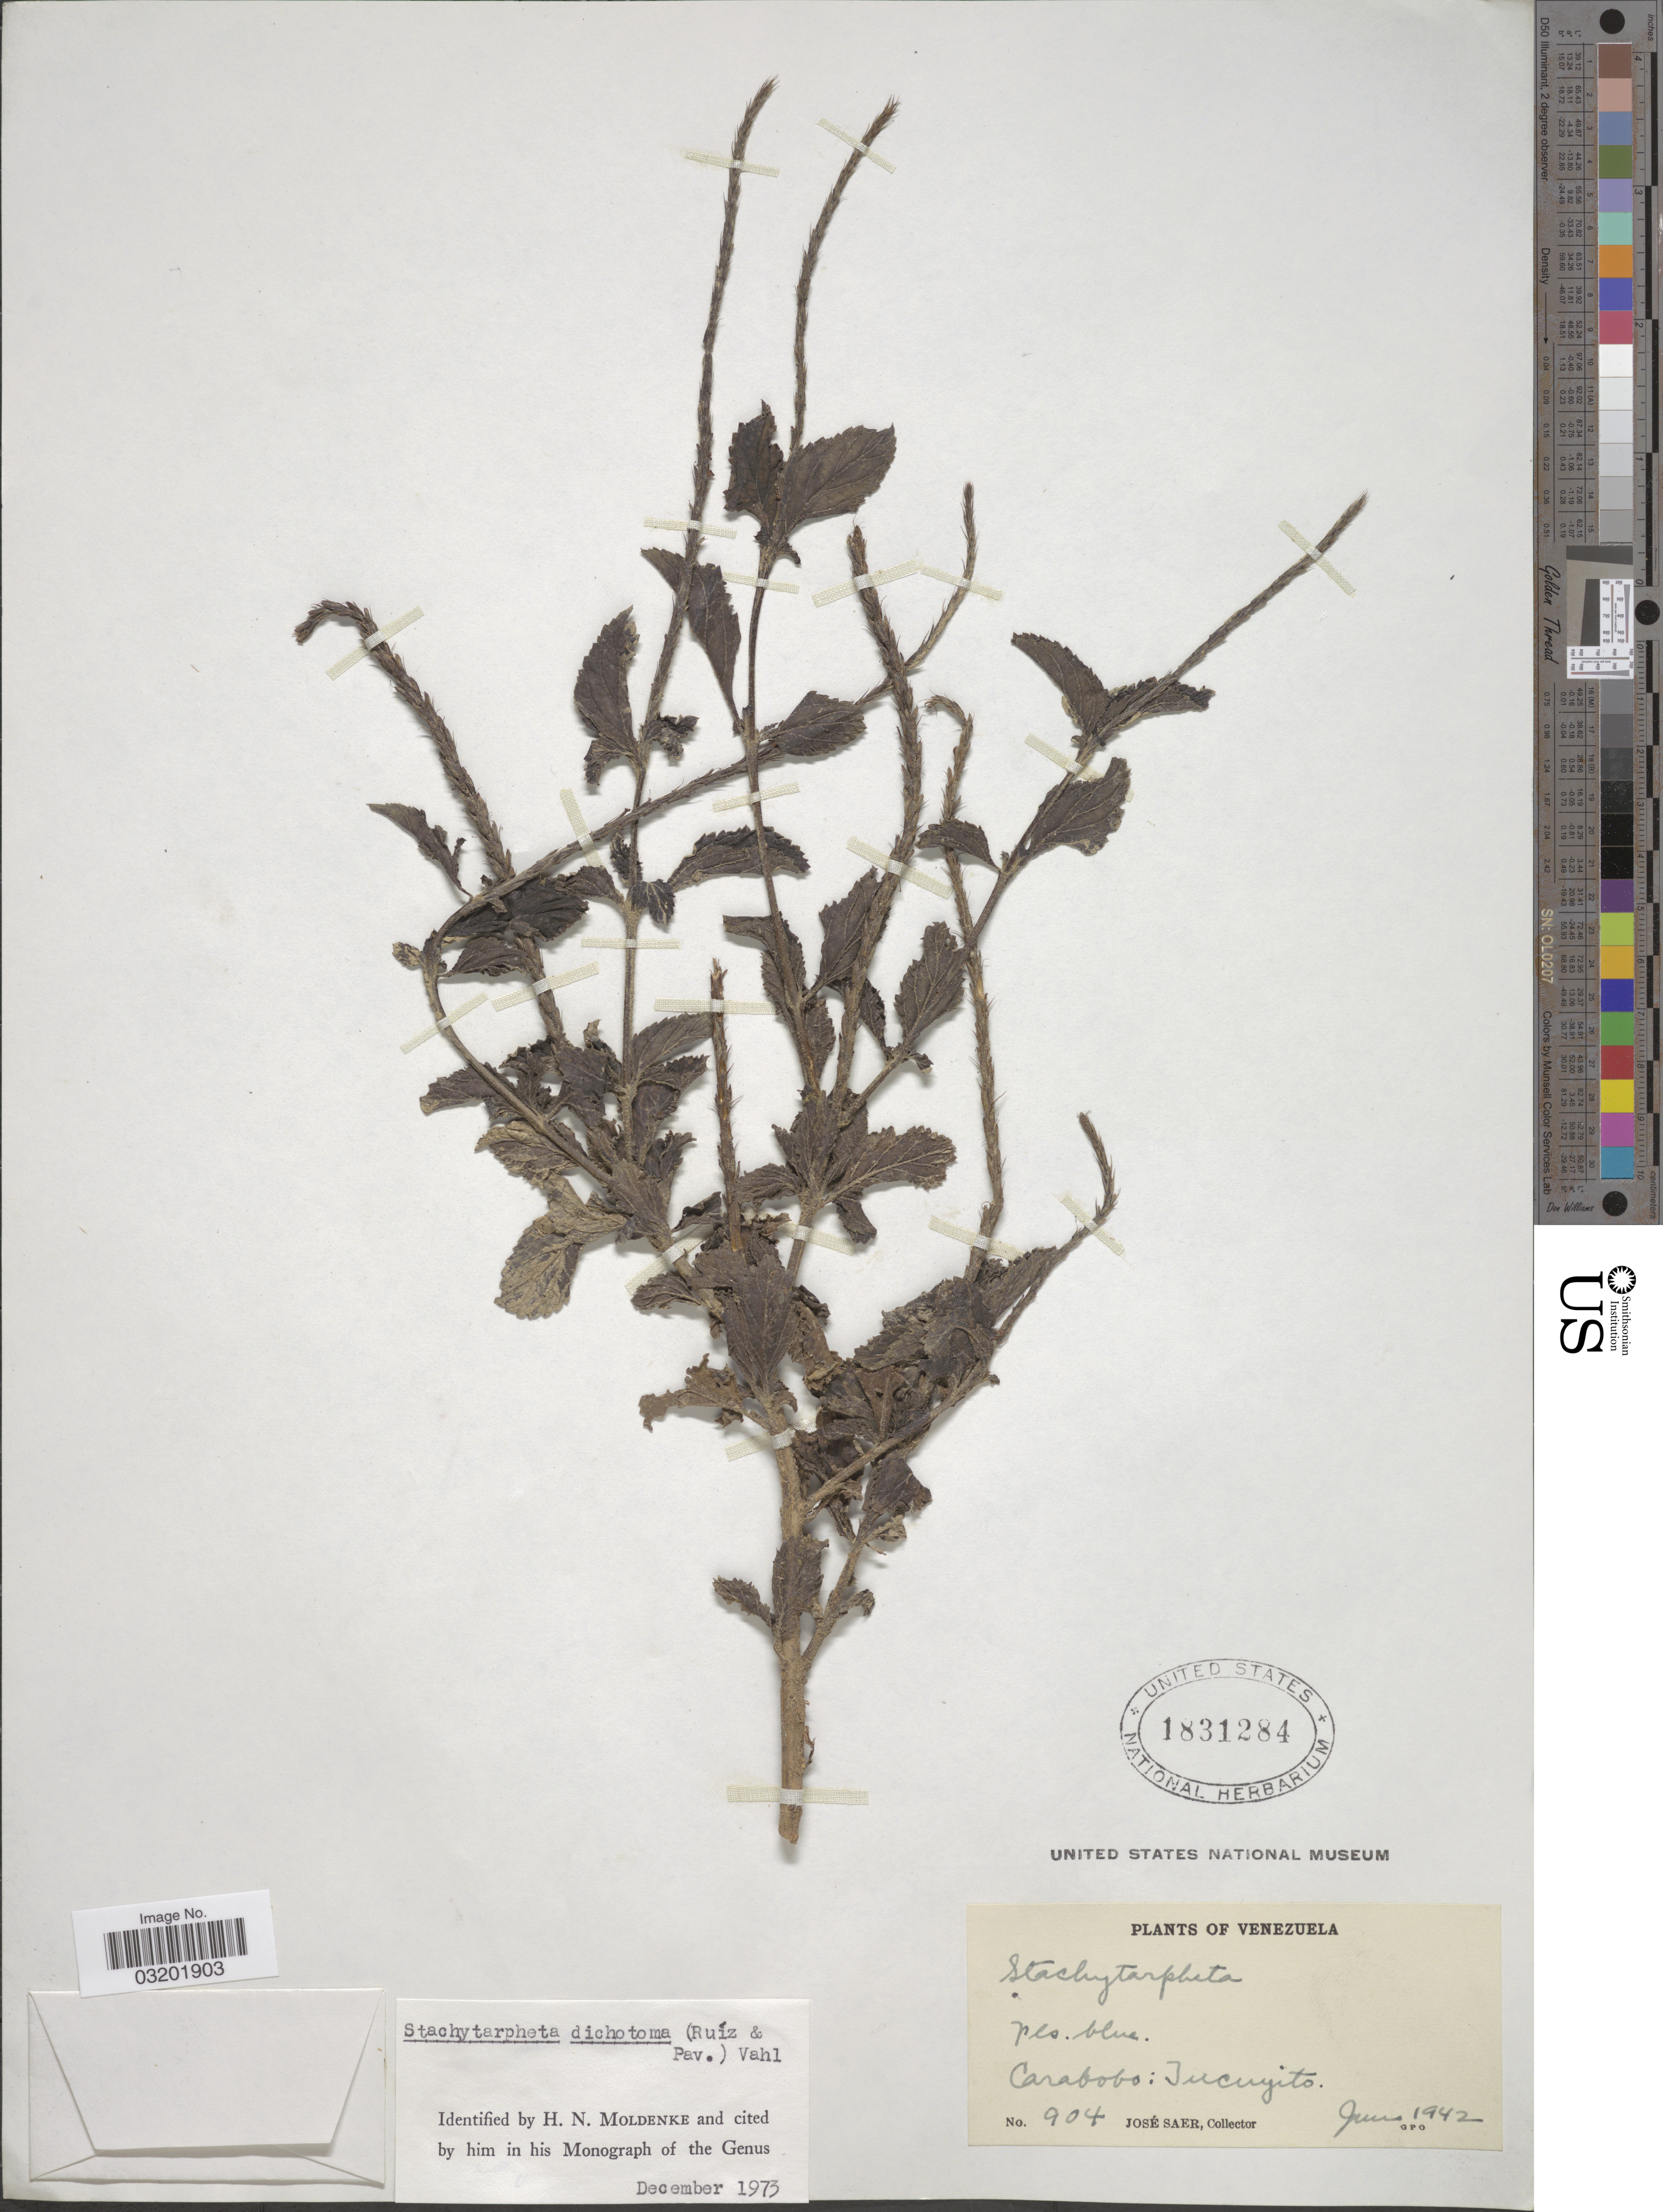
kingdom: Plantae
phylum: Tracheophyta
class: Magnoliopsida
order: Lamiales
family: Verbenaceae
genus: Stachytarpheta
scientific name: Stachytarpheta dichotoma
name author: (Ruiz & Pav.) Vahl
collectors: J. Saer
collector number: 904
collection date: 1942-06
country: Venezuela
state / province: Carabobo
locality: Tucuyito.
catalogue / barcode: US 1831284